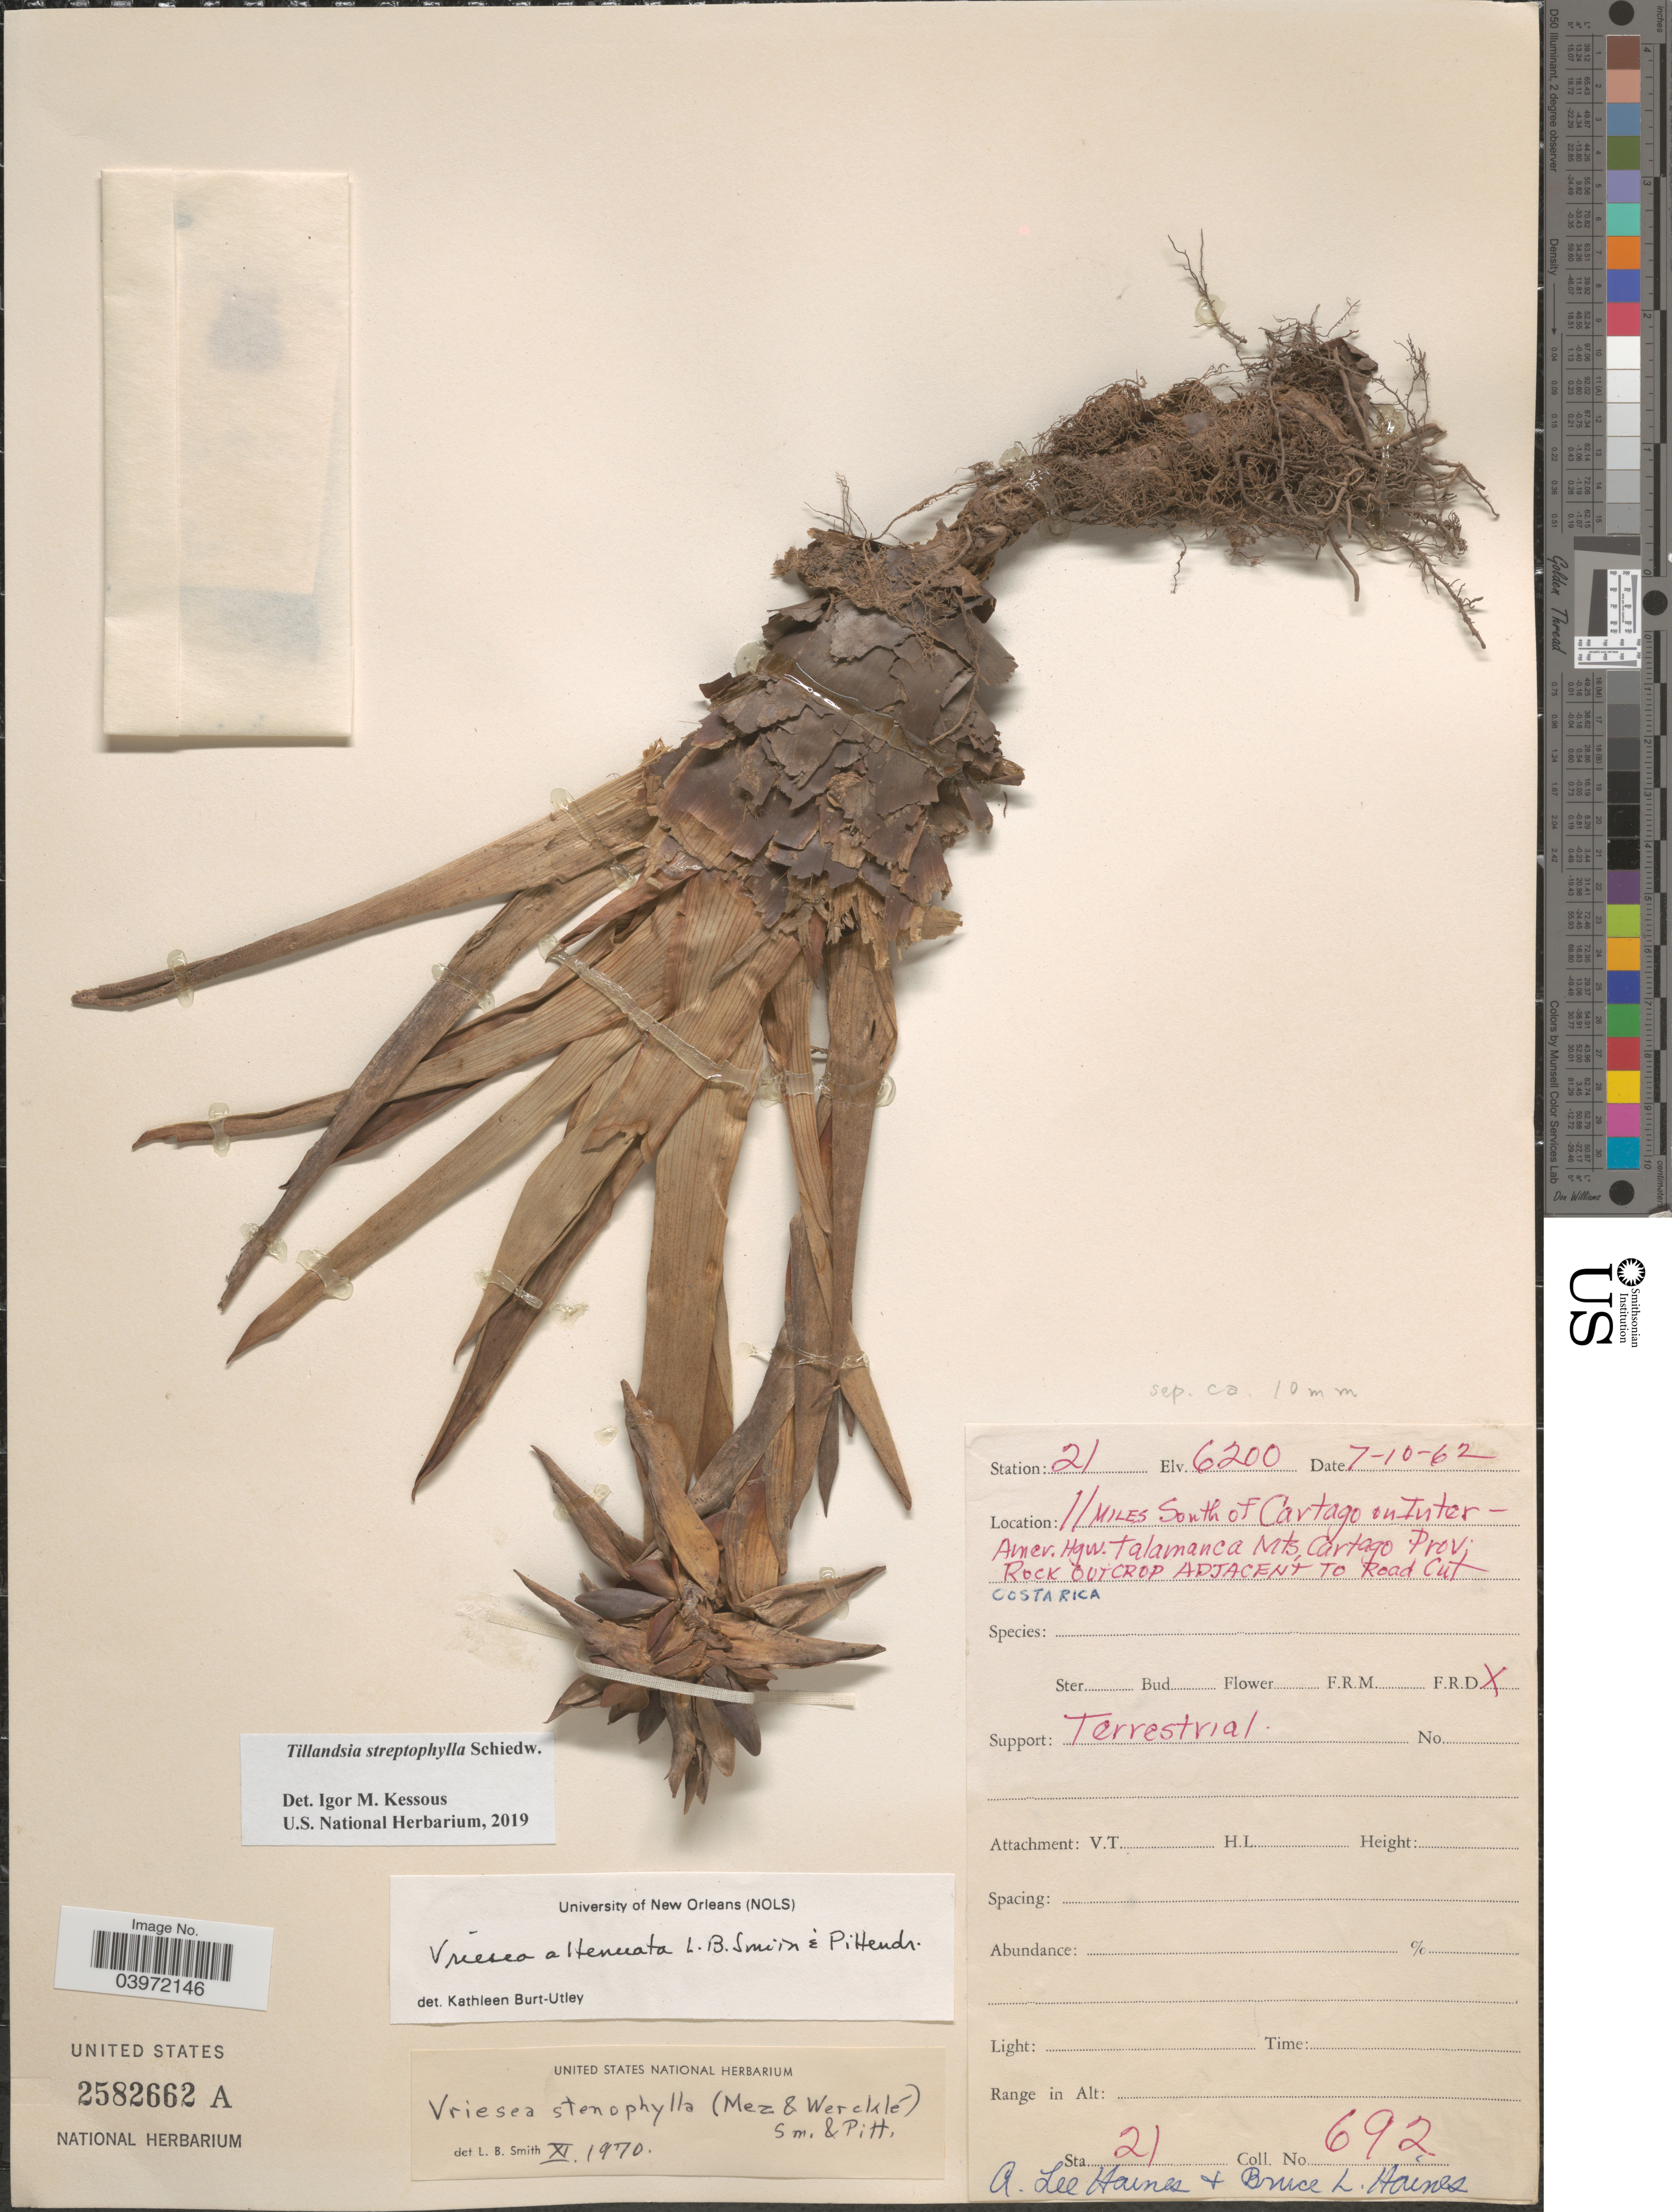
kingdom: Plantae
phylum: Tracheophyta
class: Liliopsida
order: Poales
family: Bromeliaceae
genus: Tillandsia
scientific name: Tillandsia streptophylla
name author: Scheidw. ex C. Morren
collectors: A. L. Haines & B. L. Haines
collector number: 692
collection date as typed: Transcribed d/m/y: 7/10/62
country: Costa Rica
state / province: Cartago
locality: Station 21. 11 Miles South of Cartago on Inter-Amer. Hgw. Talamanca Mts. Rock Outcrop Adjacent To Road Cut.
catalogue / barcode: US 2582662A